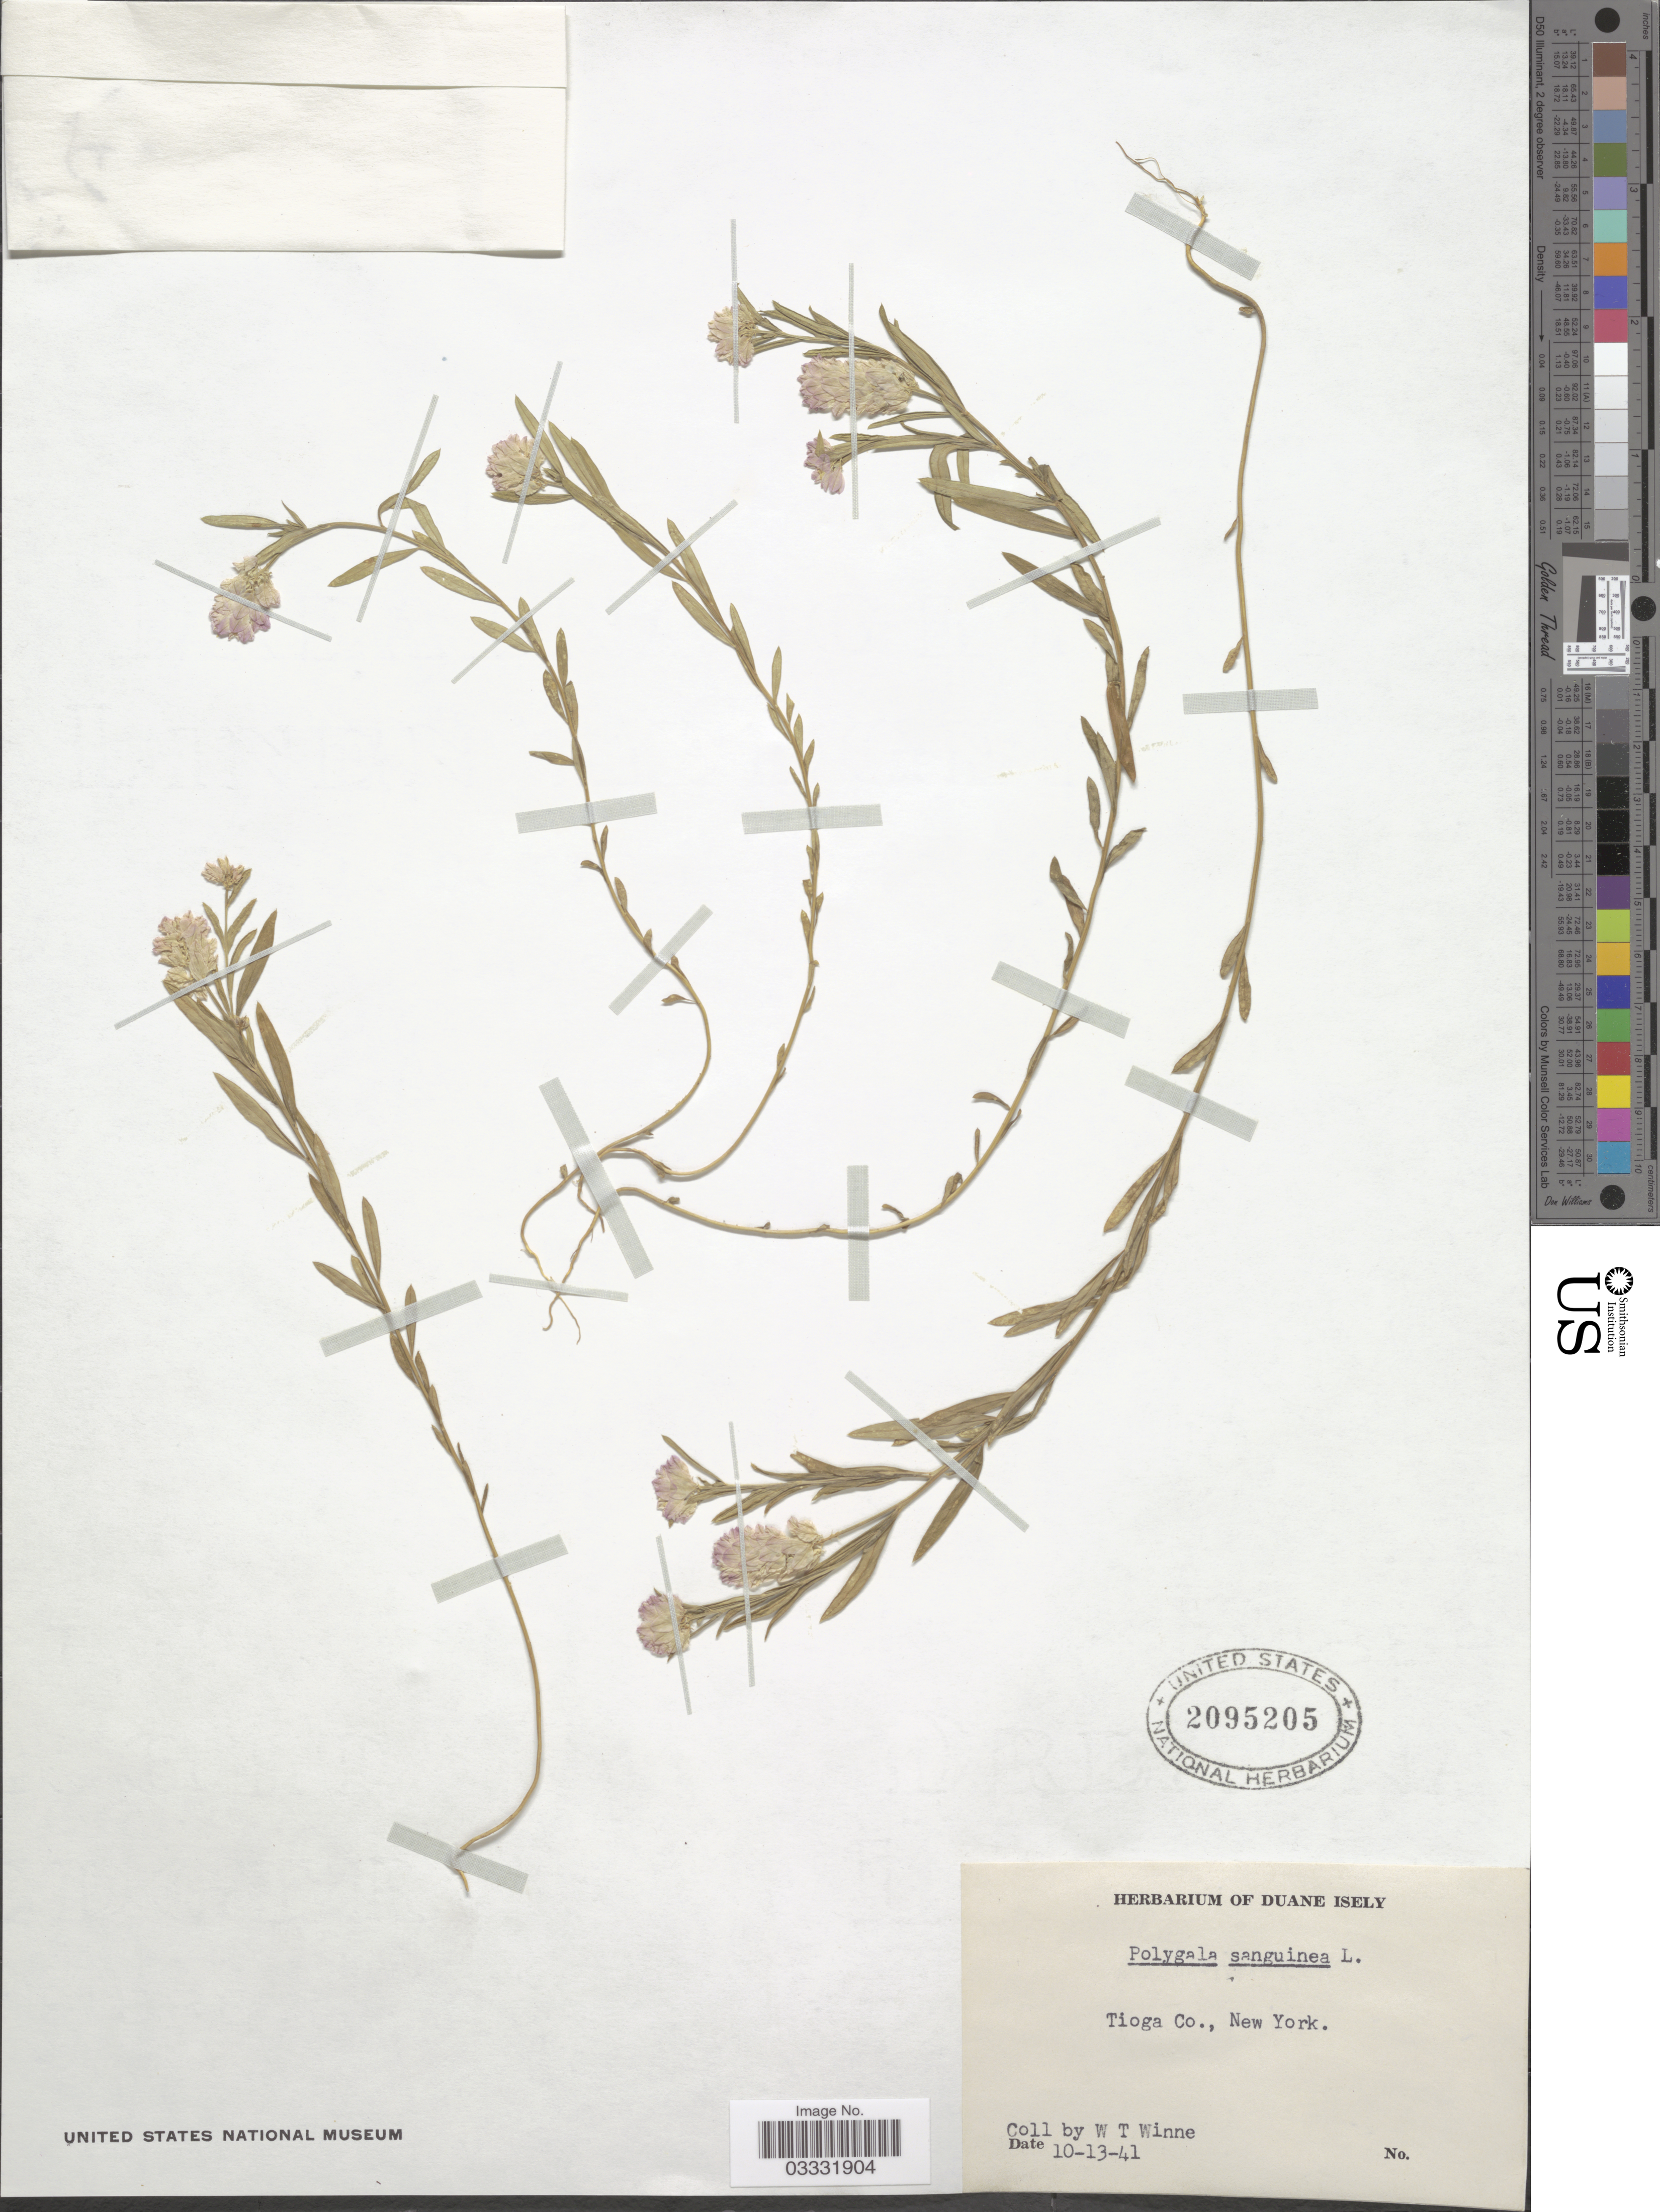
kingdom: Plantae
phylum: Tracheophyta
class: Magnoliopsida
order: Fabales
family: Polygalaceae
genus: Polygala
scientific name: Polygala sanguinea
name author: L.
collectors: W. Winne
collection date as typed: Transcribed d/m/y: 13/10/41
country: United States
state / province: New York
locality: Tioga Co.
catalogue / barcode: US 2095205